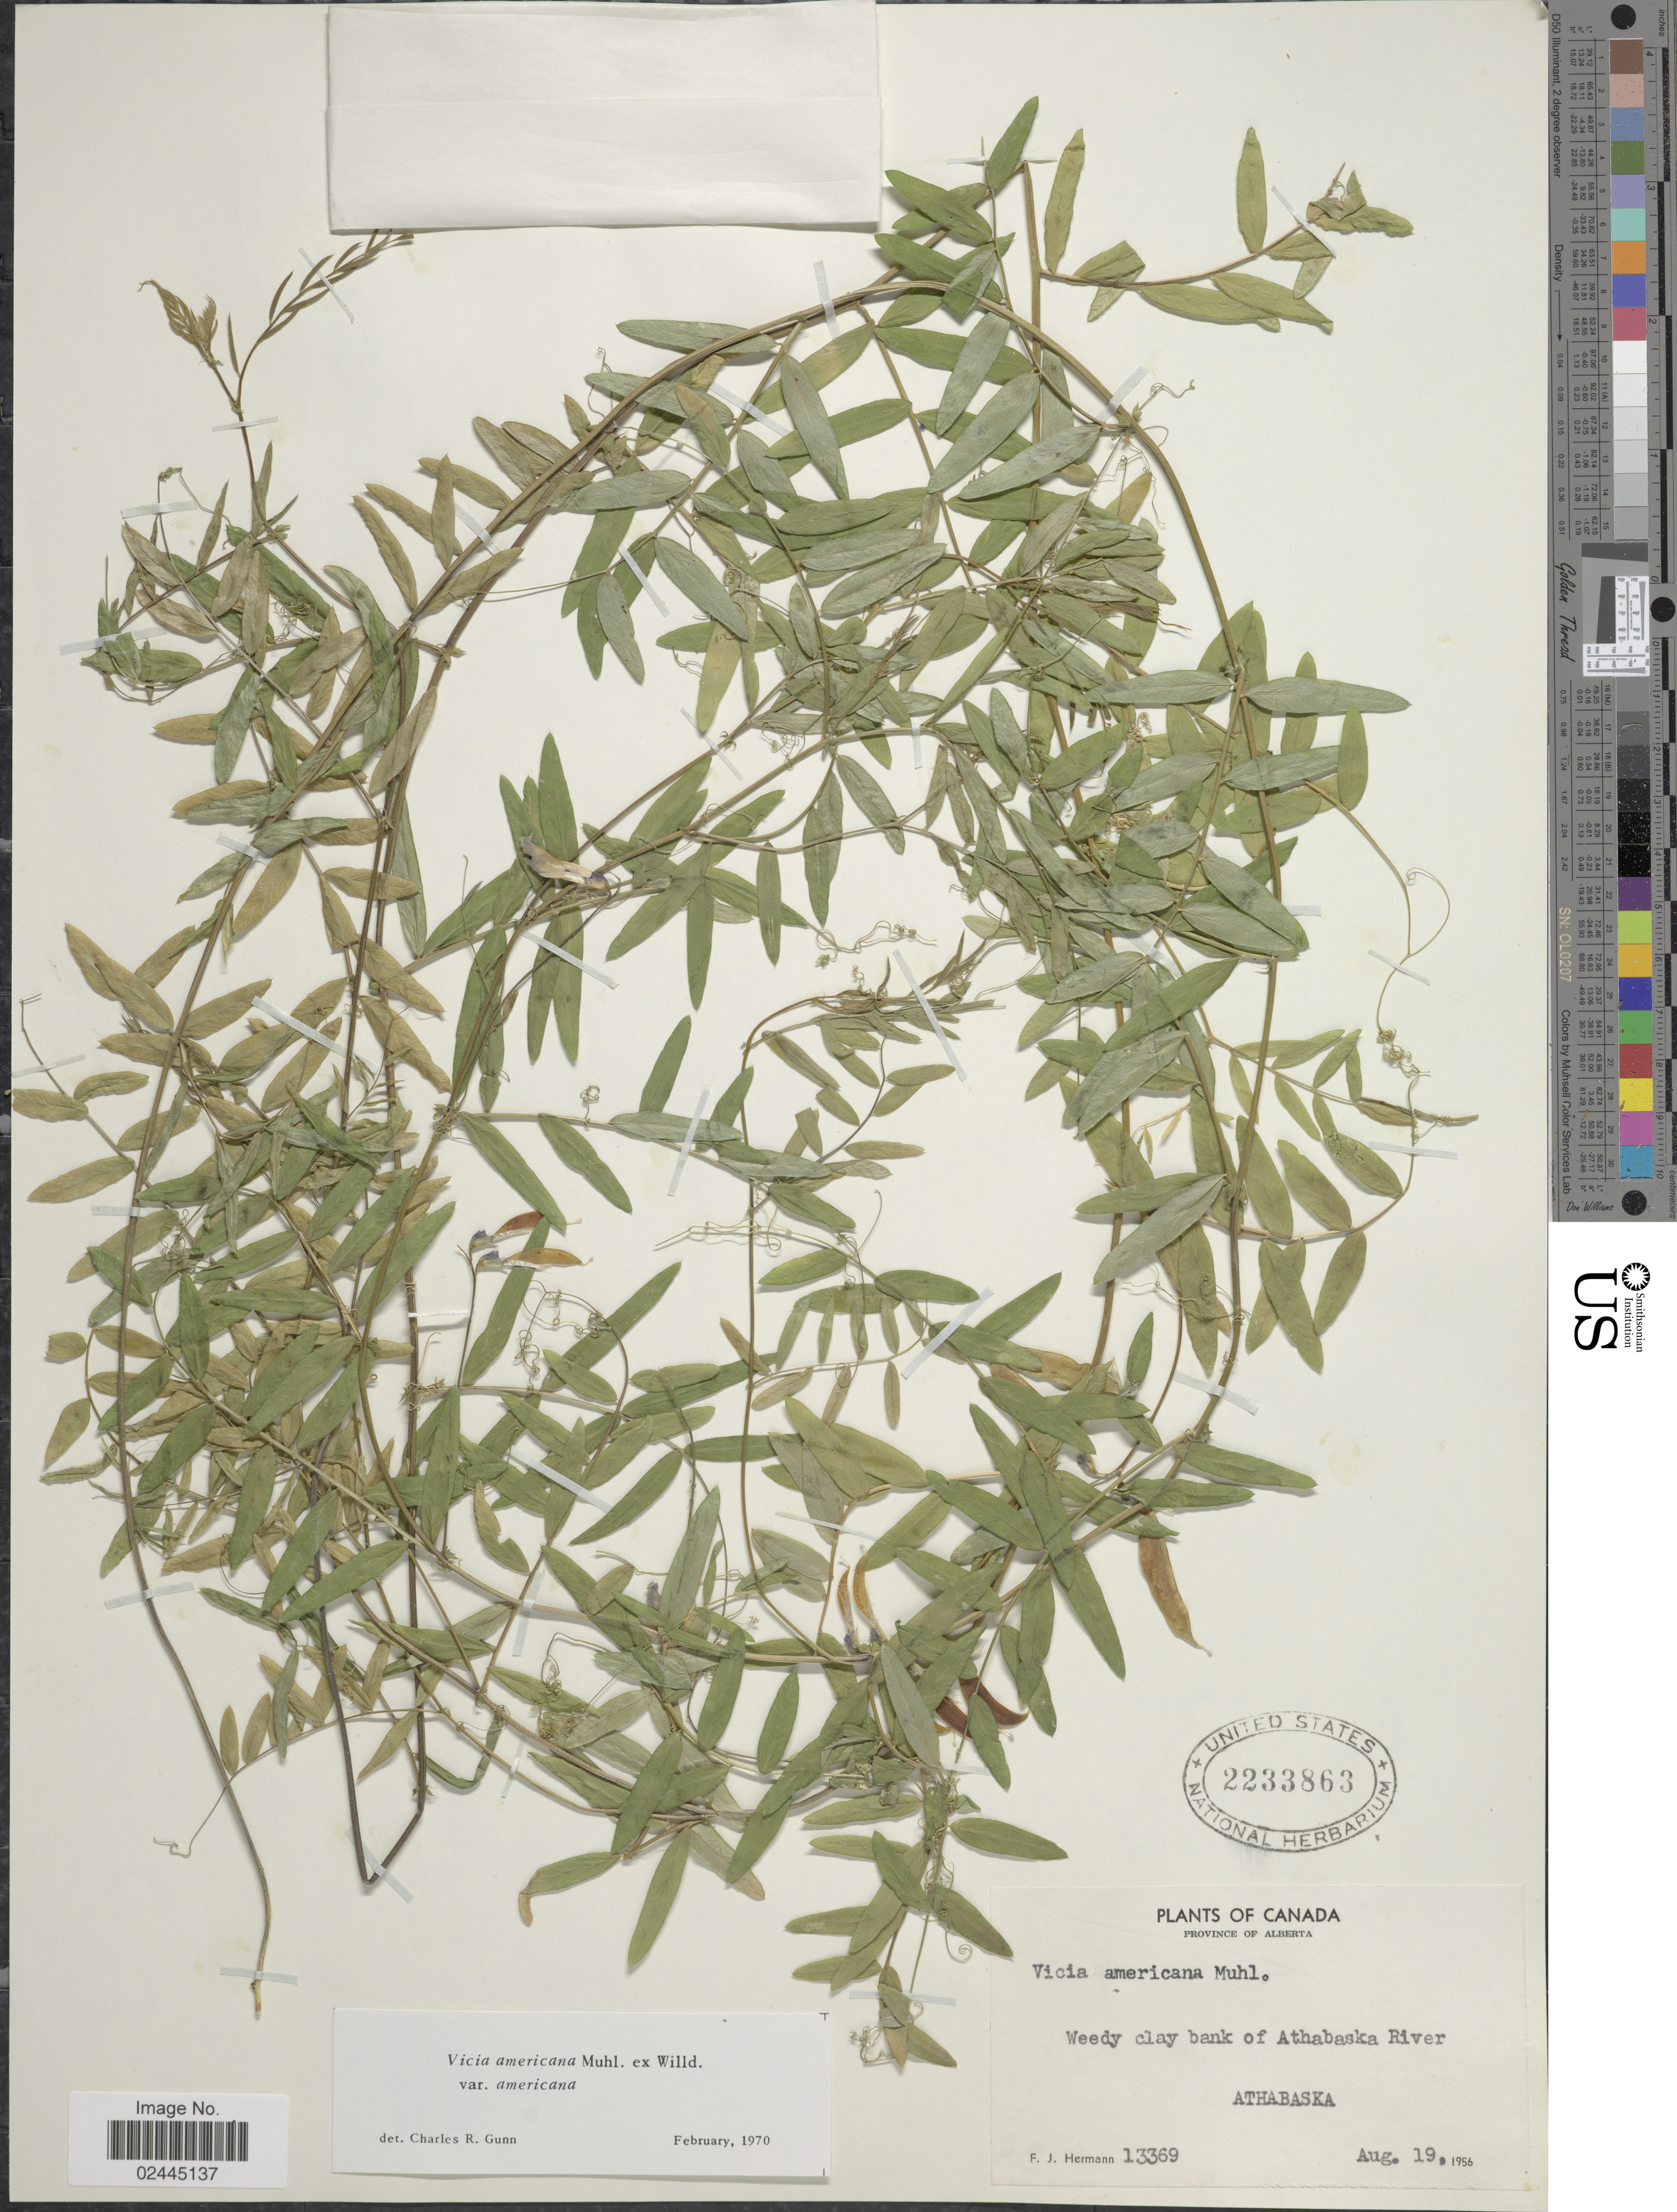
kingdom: Plantae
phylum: Tracheophyta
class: Magnoliopsida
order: Fabales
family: Fabaceae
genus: Vicia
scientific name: Vicia americana var. americana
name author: Muhl. ex Willd.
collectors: F. J. Hermann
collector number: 13369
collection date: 1956-08-19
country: Canada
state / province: Alberta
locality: Province of Alberta. Weedy clay bank of Athabaska River. Athabaska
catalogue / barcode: US 2233863